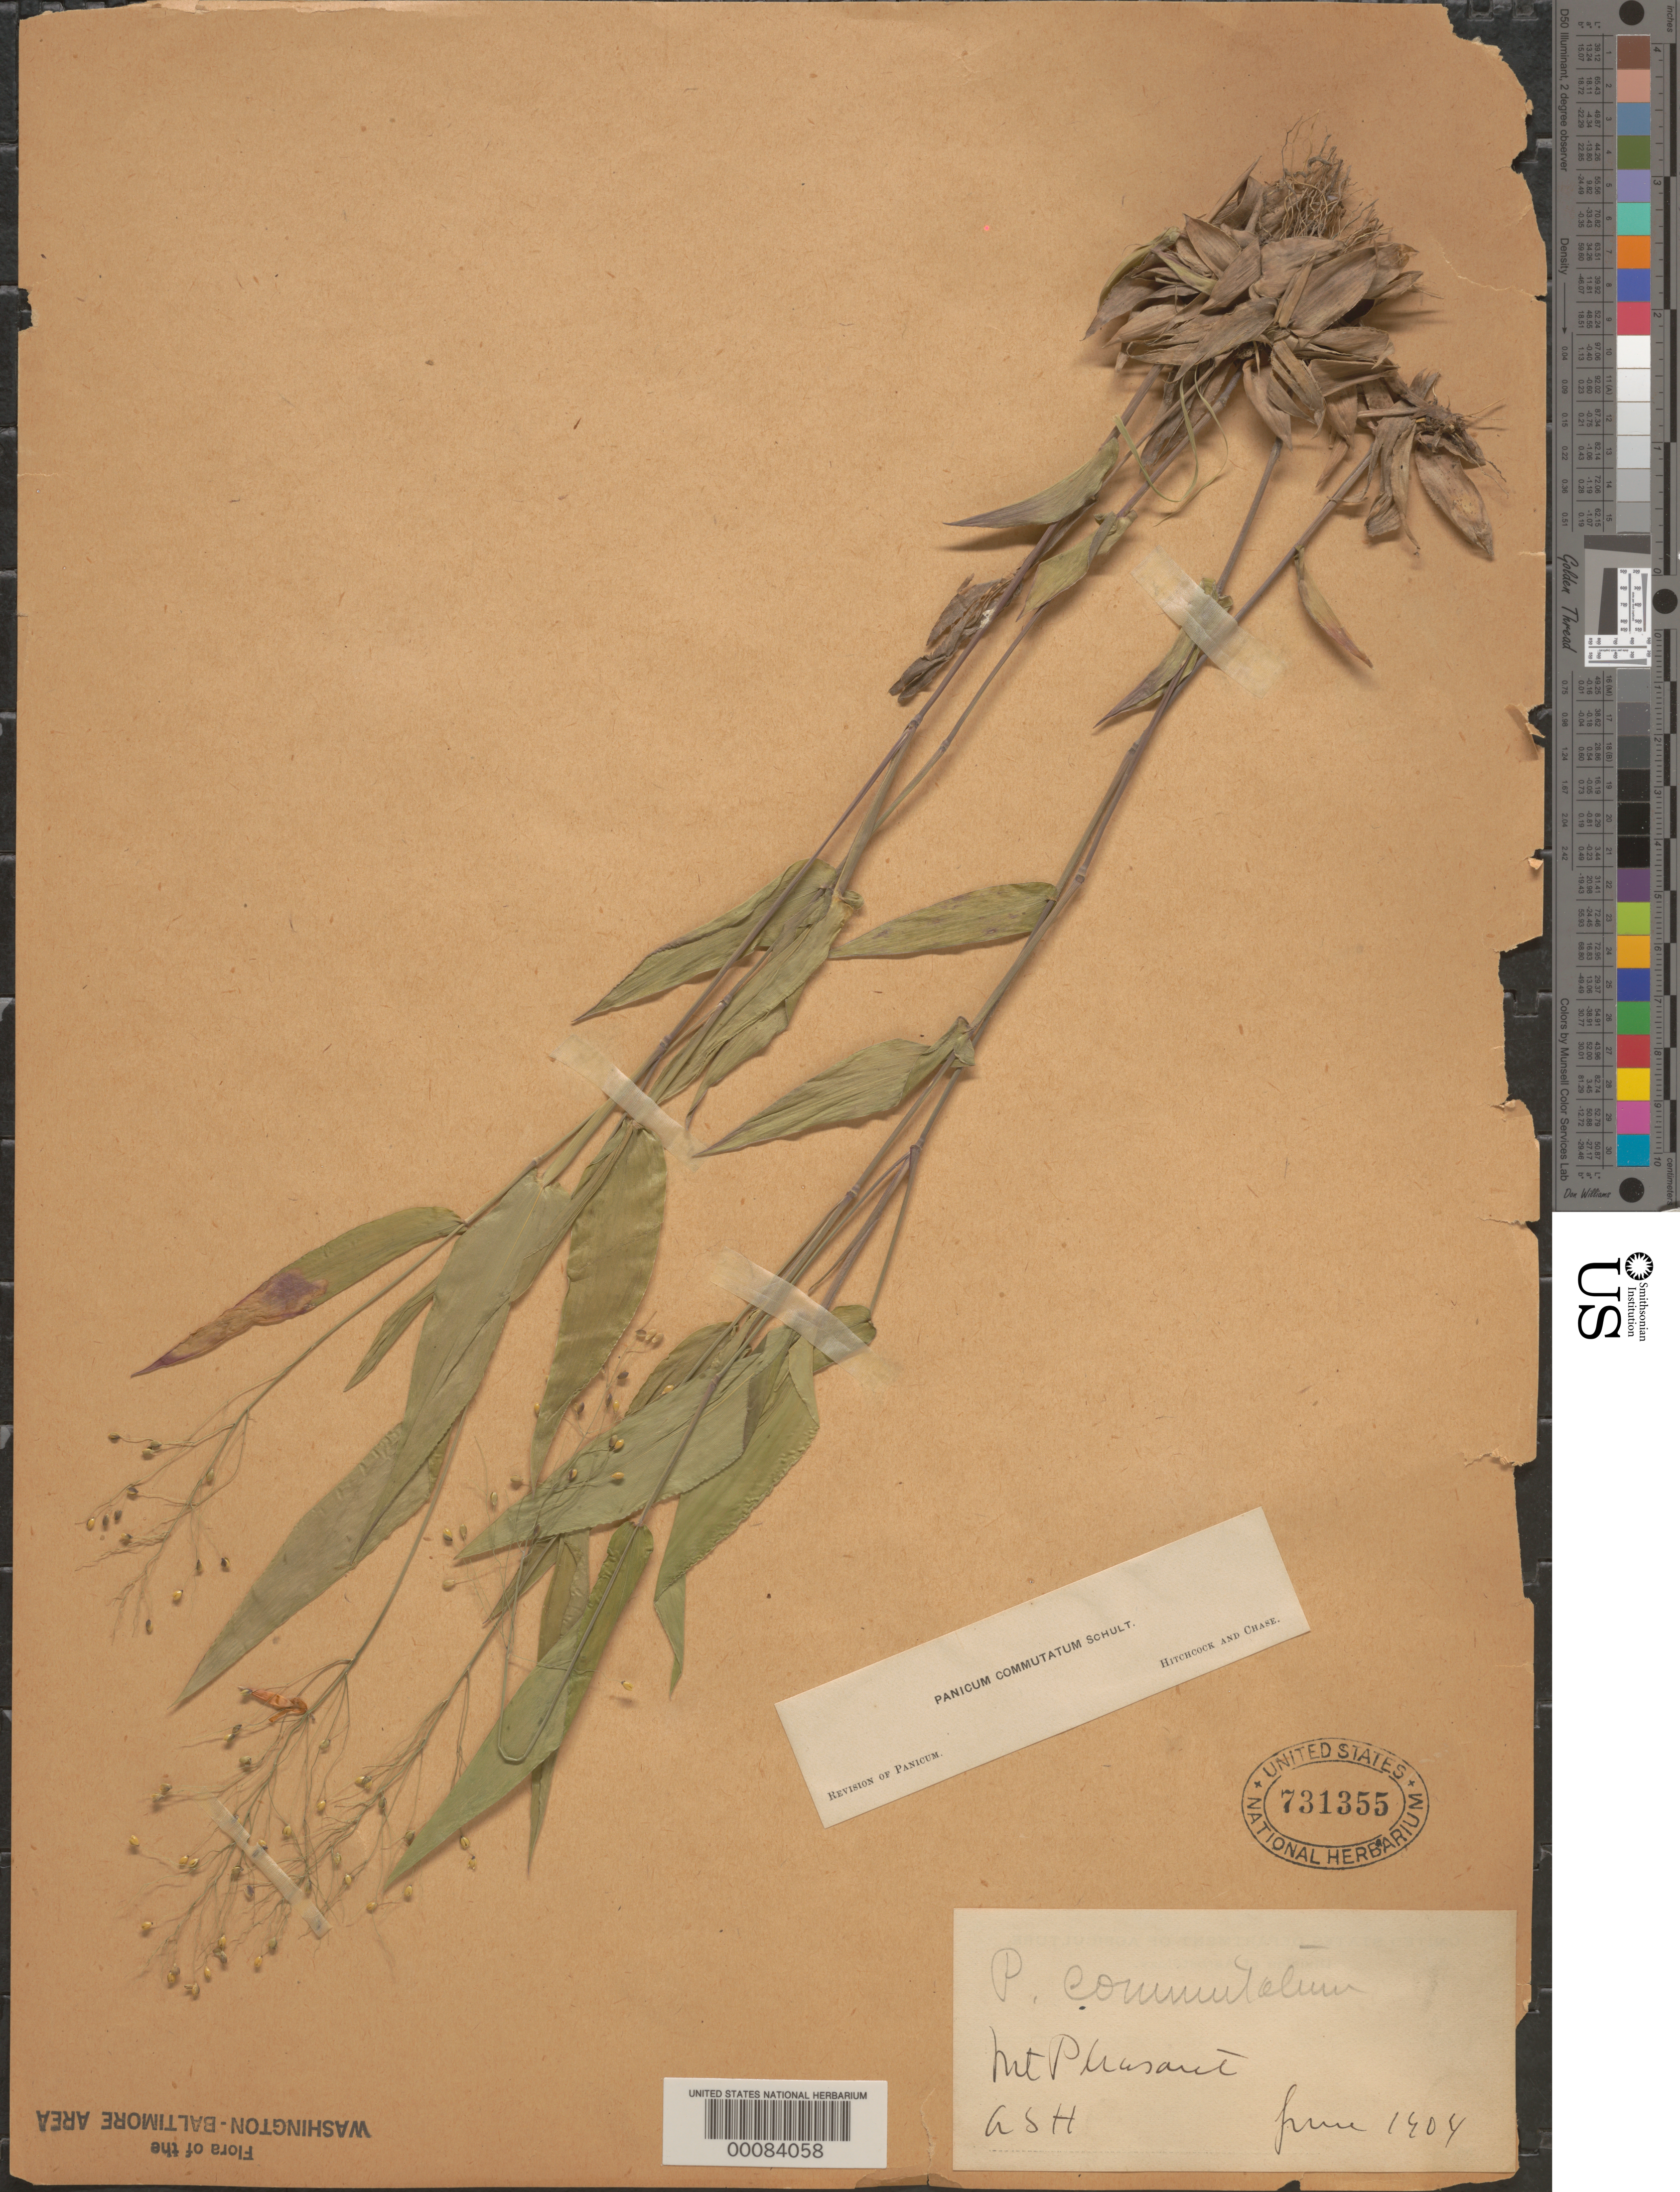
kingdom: Plantae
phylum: Tracheophyta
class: Liliopsida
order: Poales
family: Poaceae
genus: Dichanthelium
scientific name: Dichanthelium commutatum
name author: (Schult.) Gould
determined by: Hitchcock, A. S.; Chase, [M.] A.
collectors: A. S. Hitchcock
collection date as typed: Jun 1904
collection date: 1904-06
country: United States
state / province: District of Columbia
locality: Mt. Pleasant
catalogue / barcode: US 731355